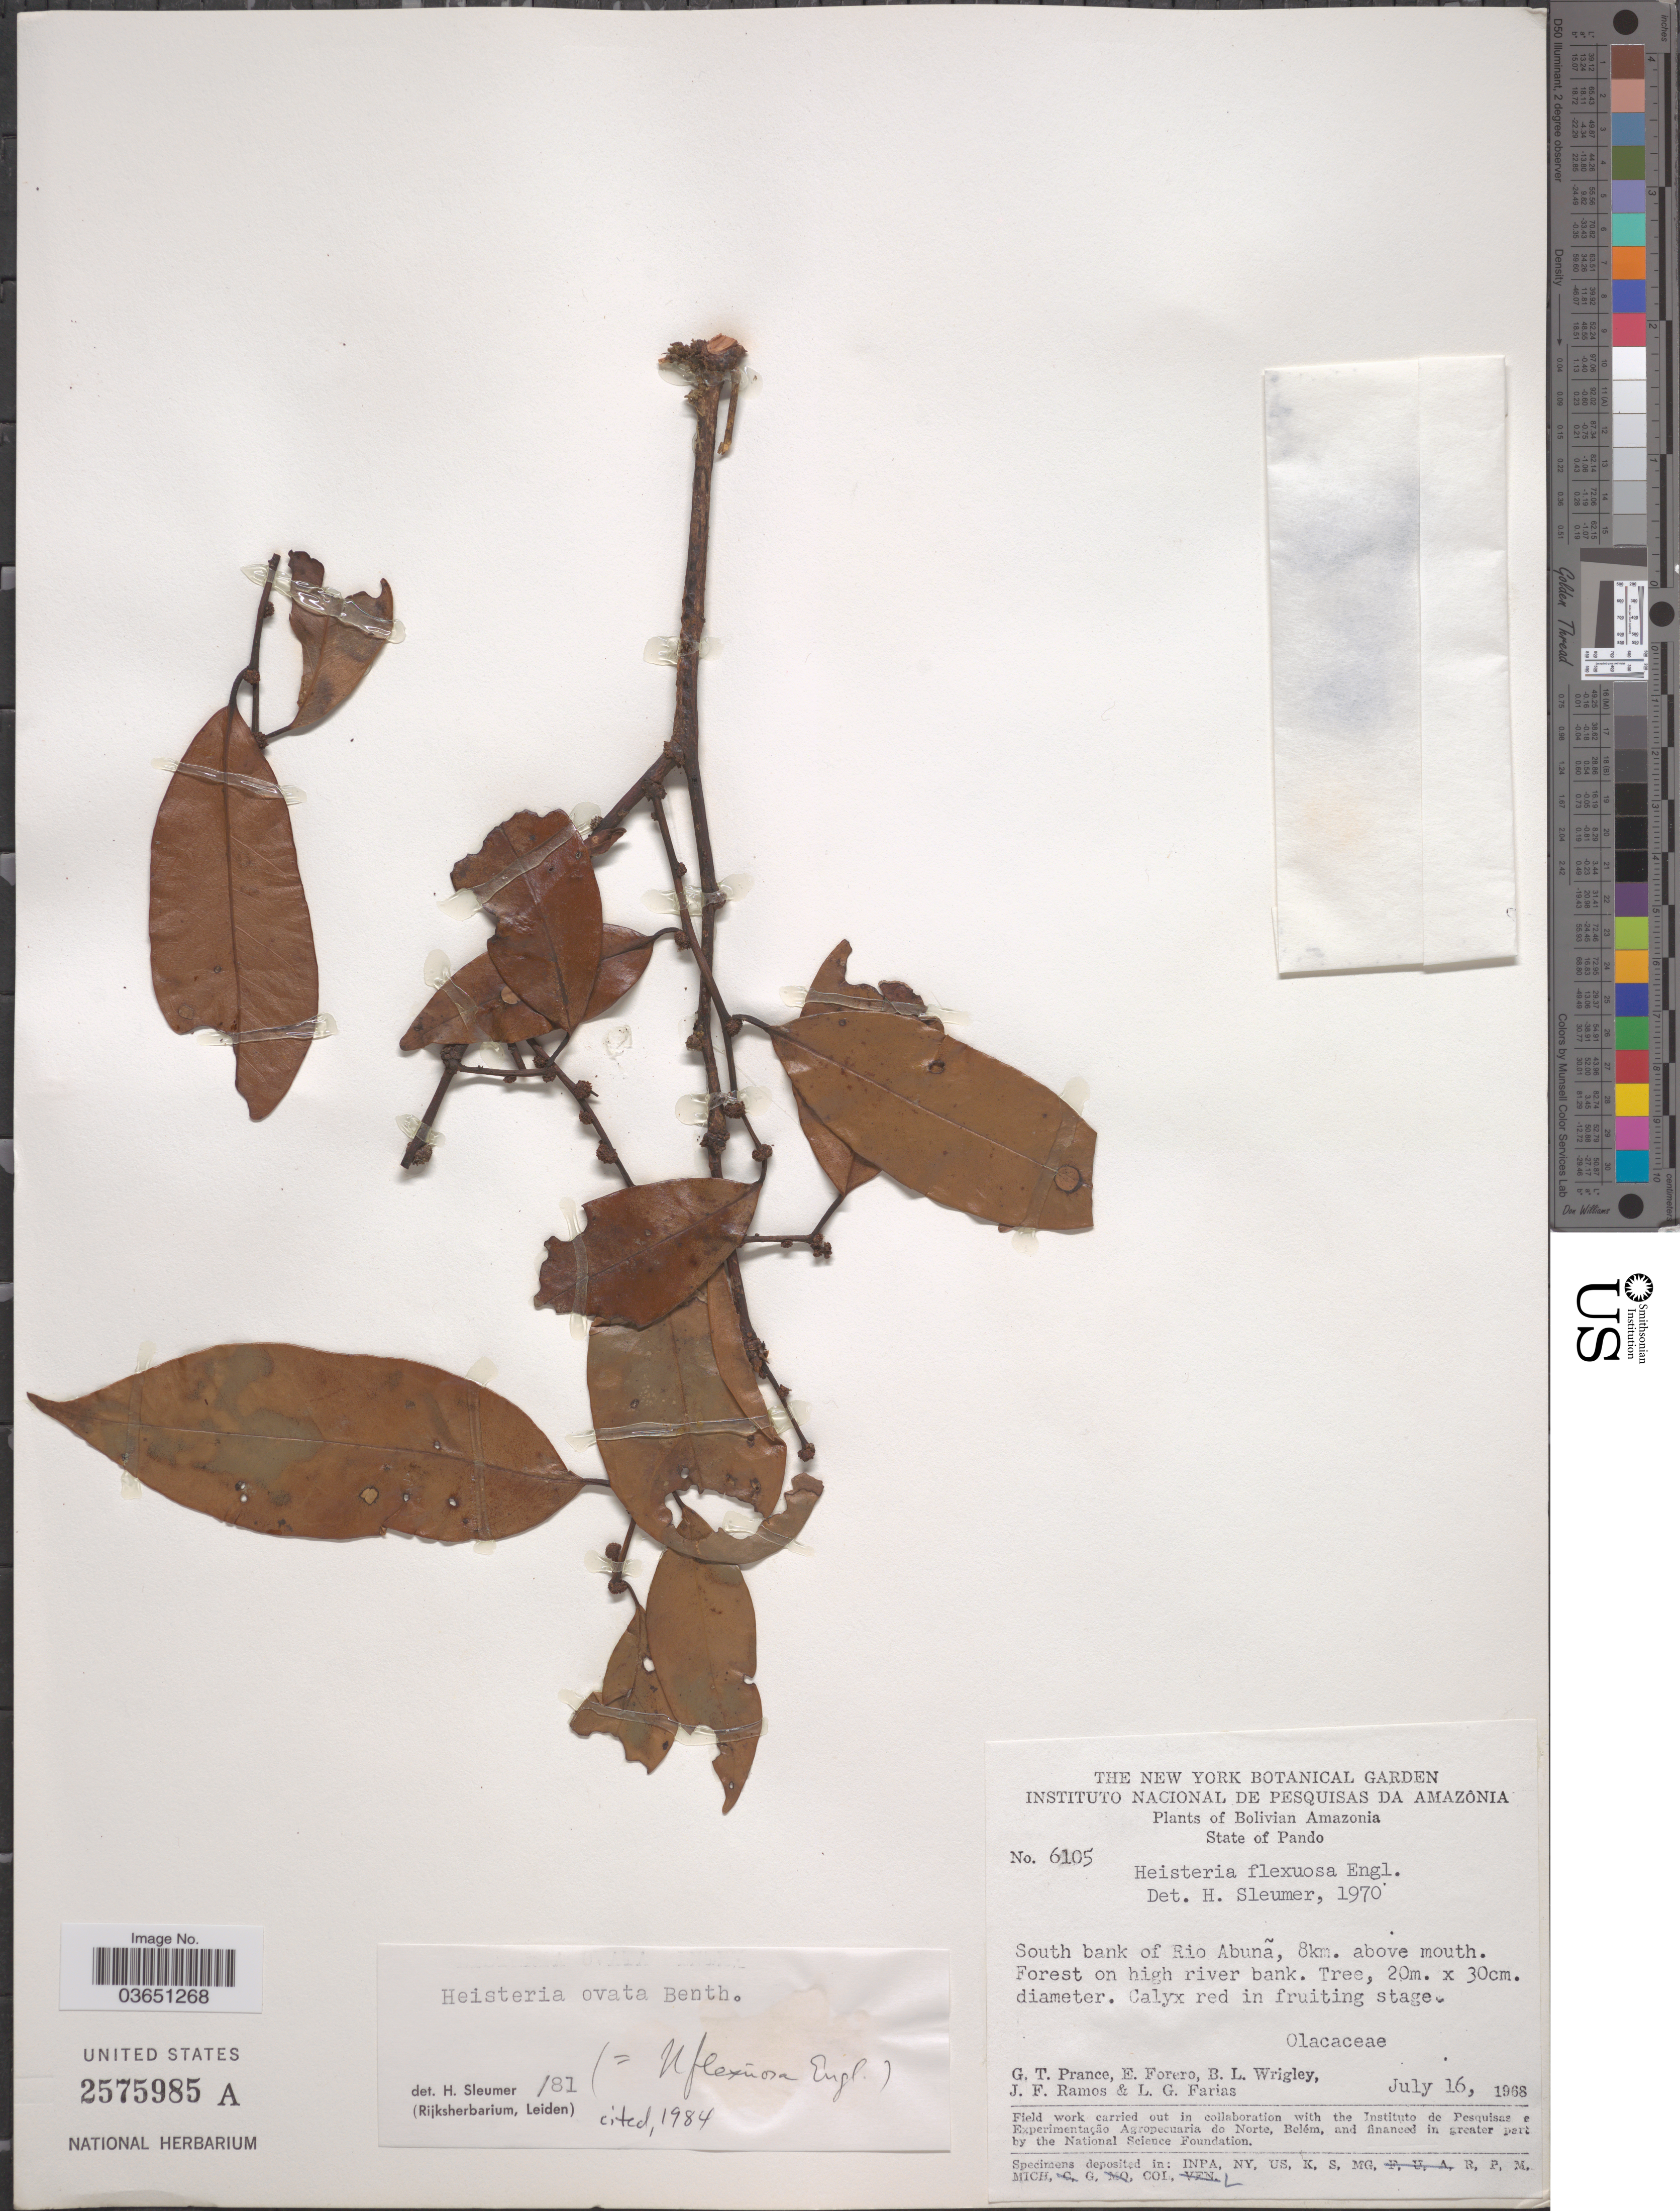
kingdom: Plantae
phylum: Tracheophyta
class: Magnoliopsida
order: Santalales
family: Erythropalaceae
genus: Heisteria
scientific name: Heisteria ovata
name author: Benth.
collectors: G. T. Prance, E. Forero, B. L. Wrigley, J. F. Ramos & L. G. Farias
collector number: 6105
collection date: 1968-07-16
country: Bolivia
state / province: Pando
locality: Bolivian Amazonia. South bank of Rio Abuña, 8km. above mouth.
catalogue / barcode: US 2575985A